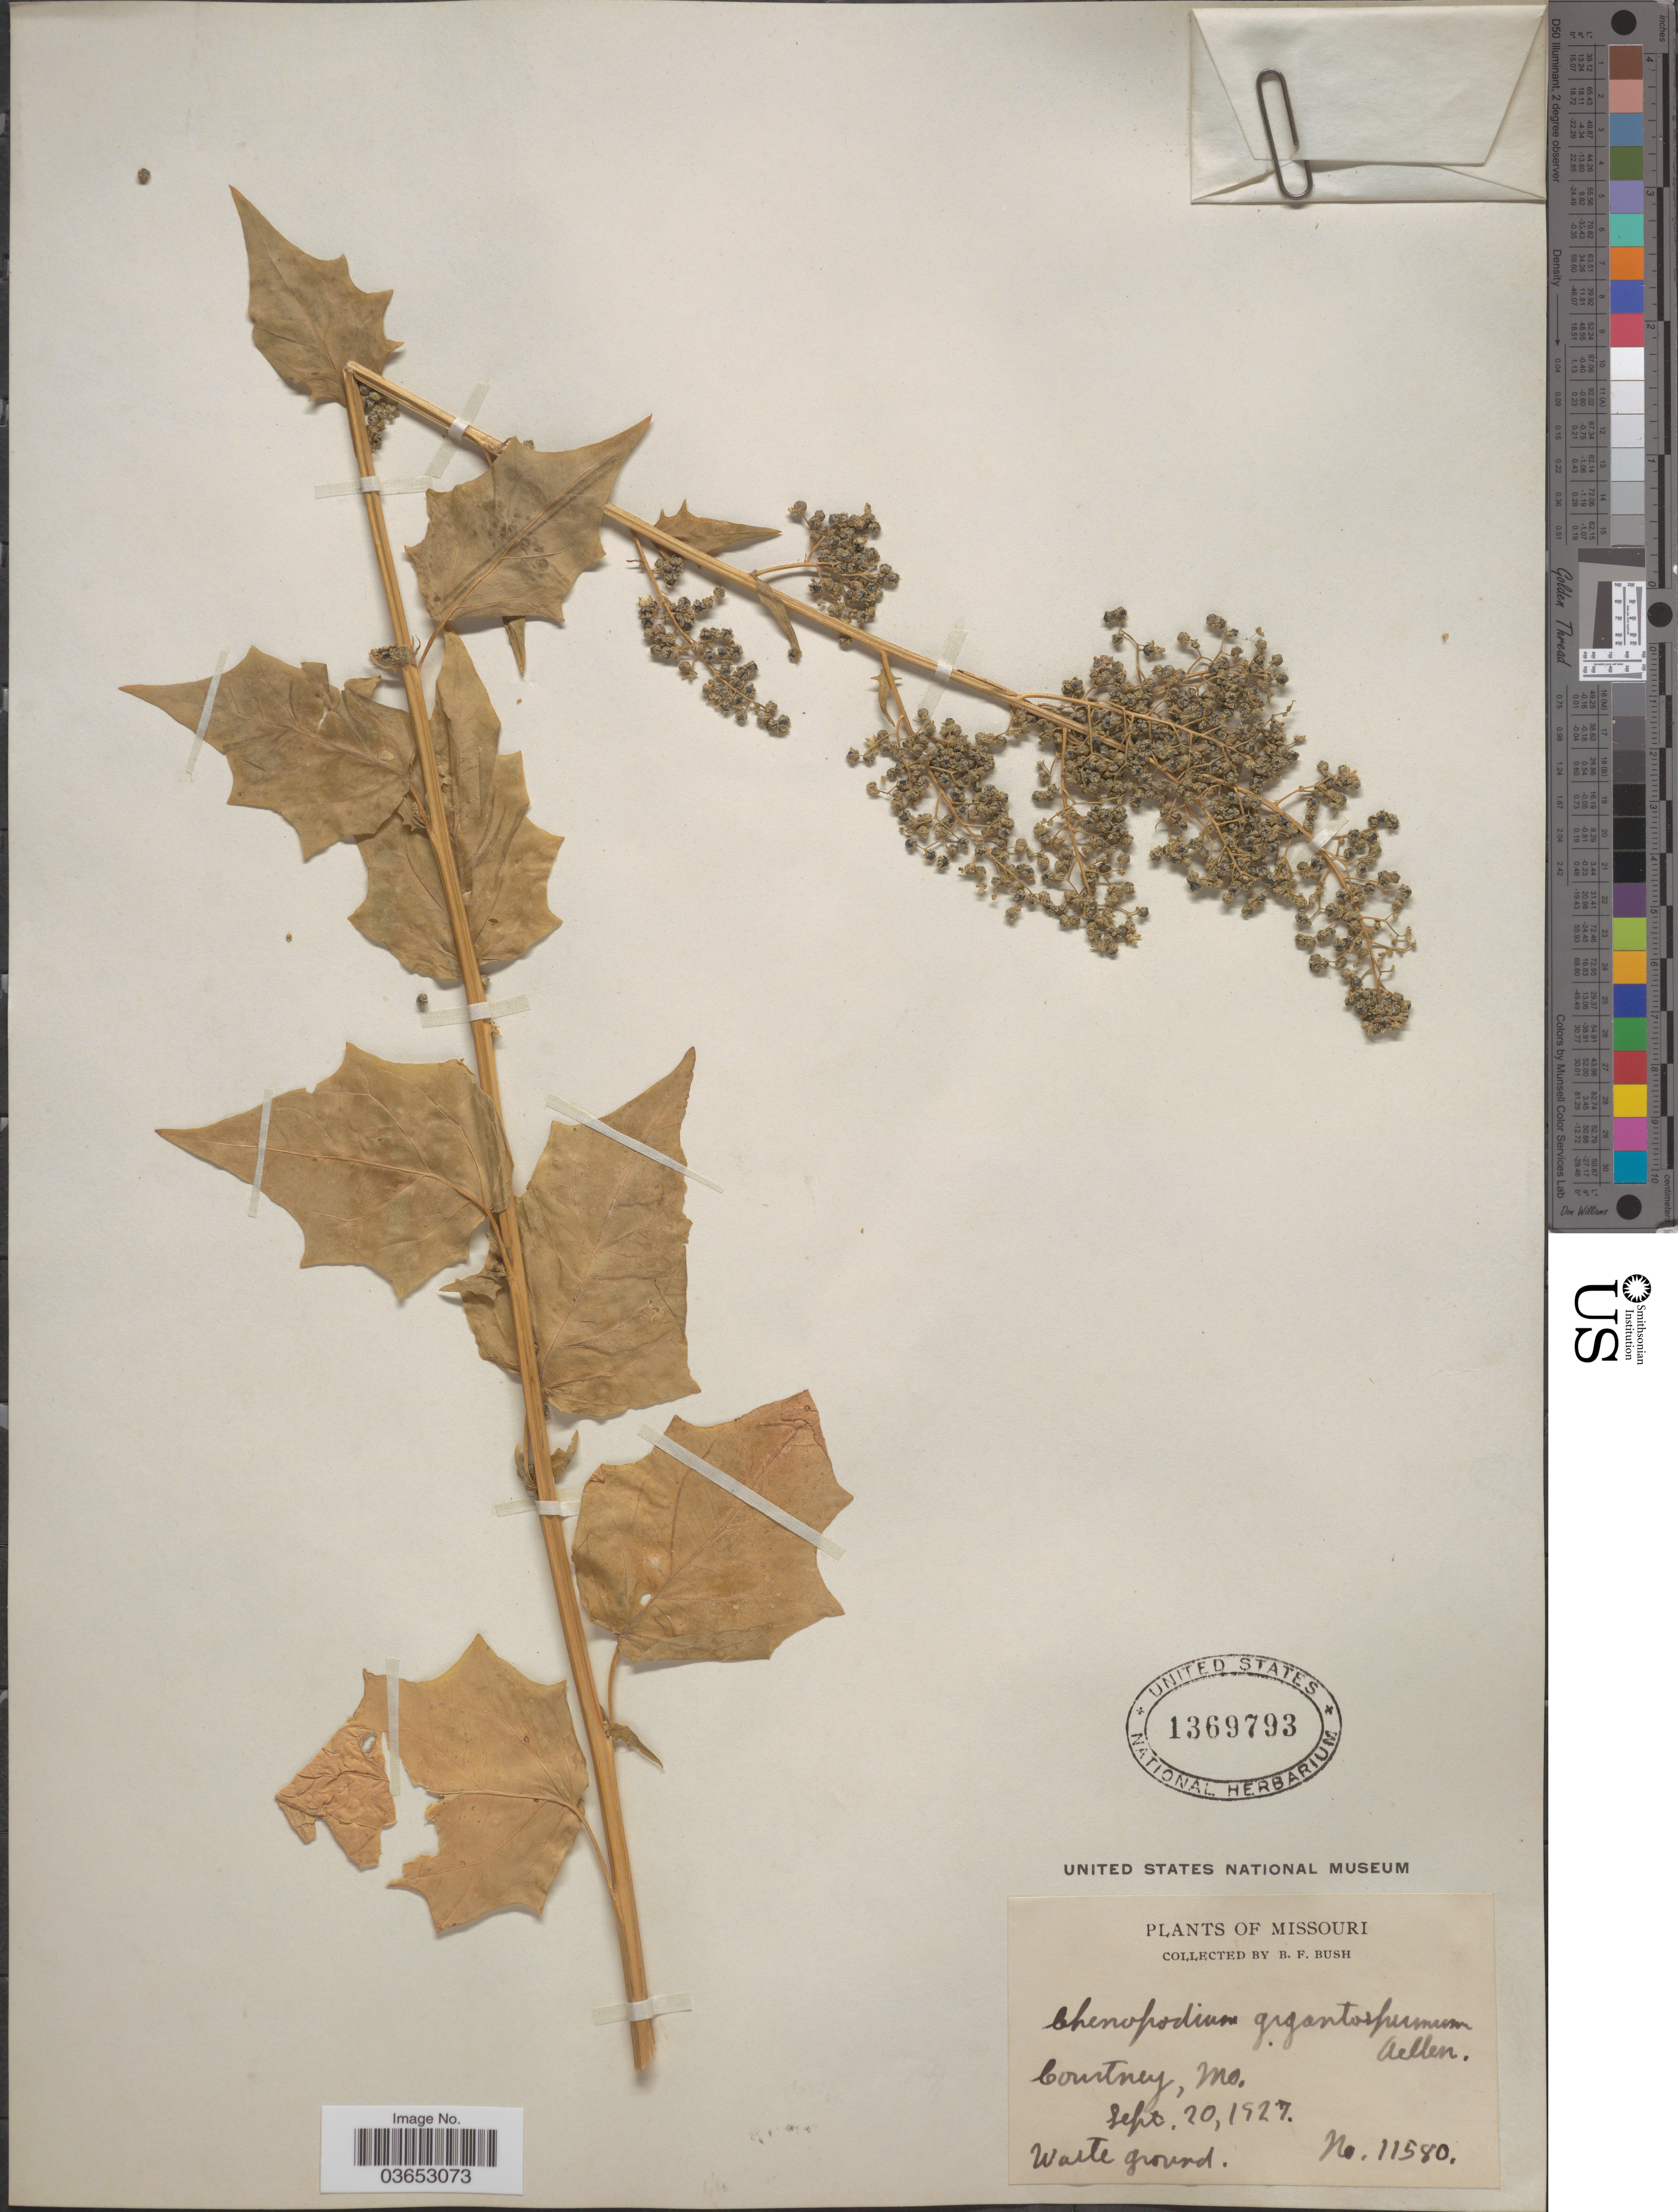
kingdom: Plantae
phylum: Tracheophyta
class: Magnoliopsida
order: Caryophyllales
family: Amaranthaceae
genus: Chenopodium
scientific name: Chenopodium gigantospermum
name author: Aellen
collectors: B. F. Bush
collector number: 11580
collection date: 1927-09-20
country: United States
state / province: Missouri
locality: Courtney.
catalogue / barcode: US 1369793